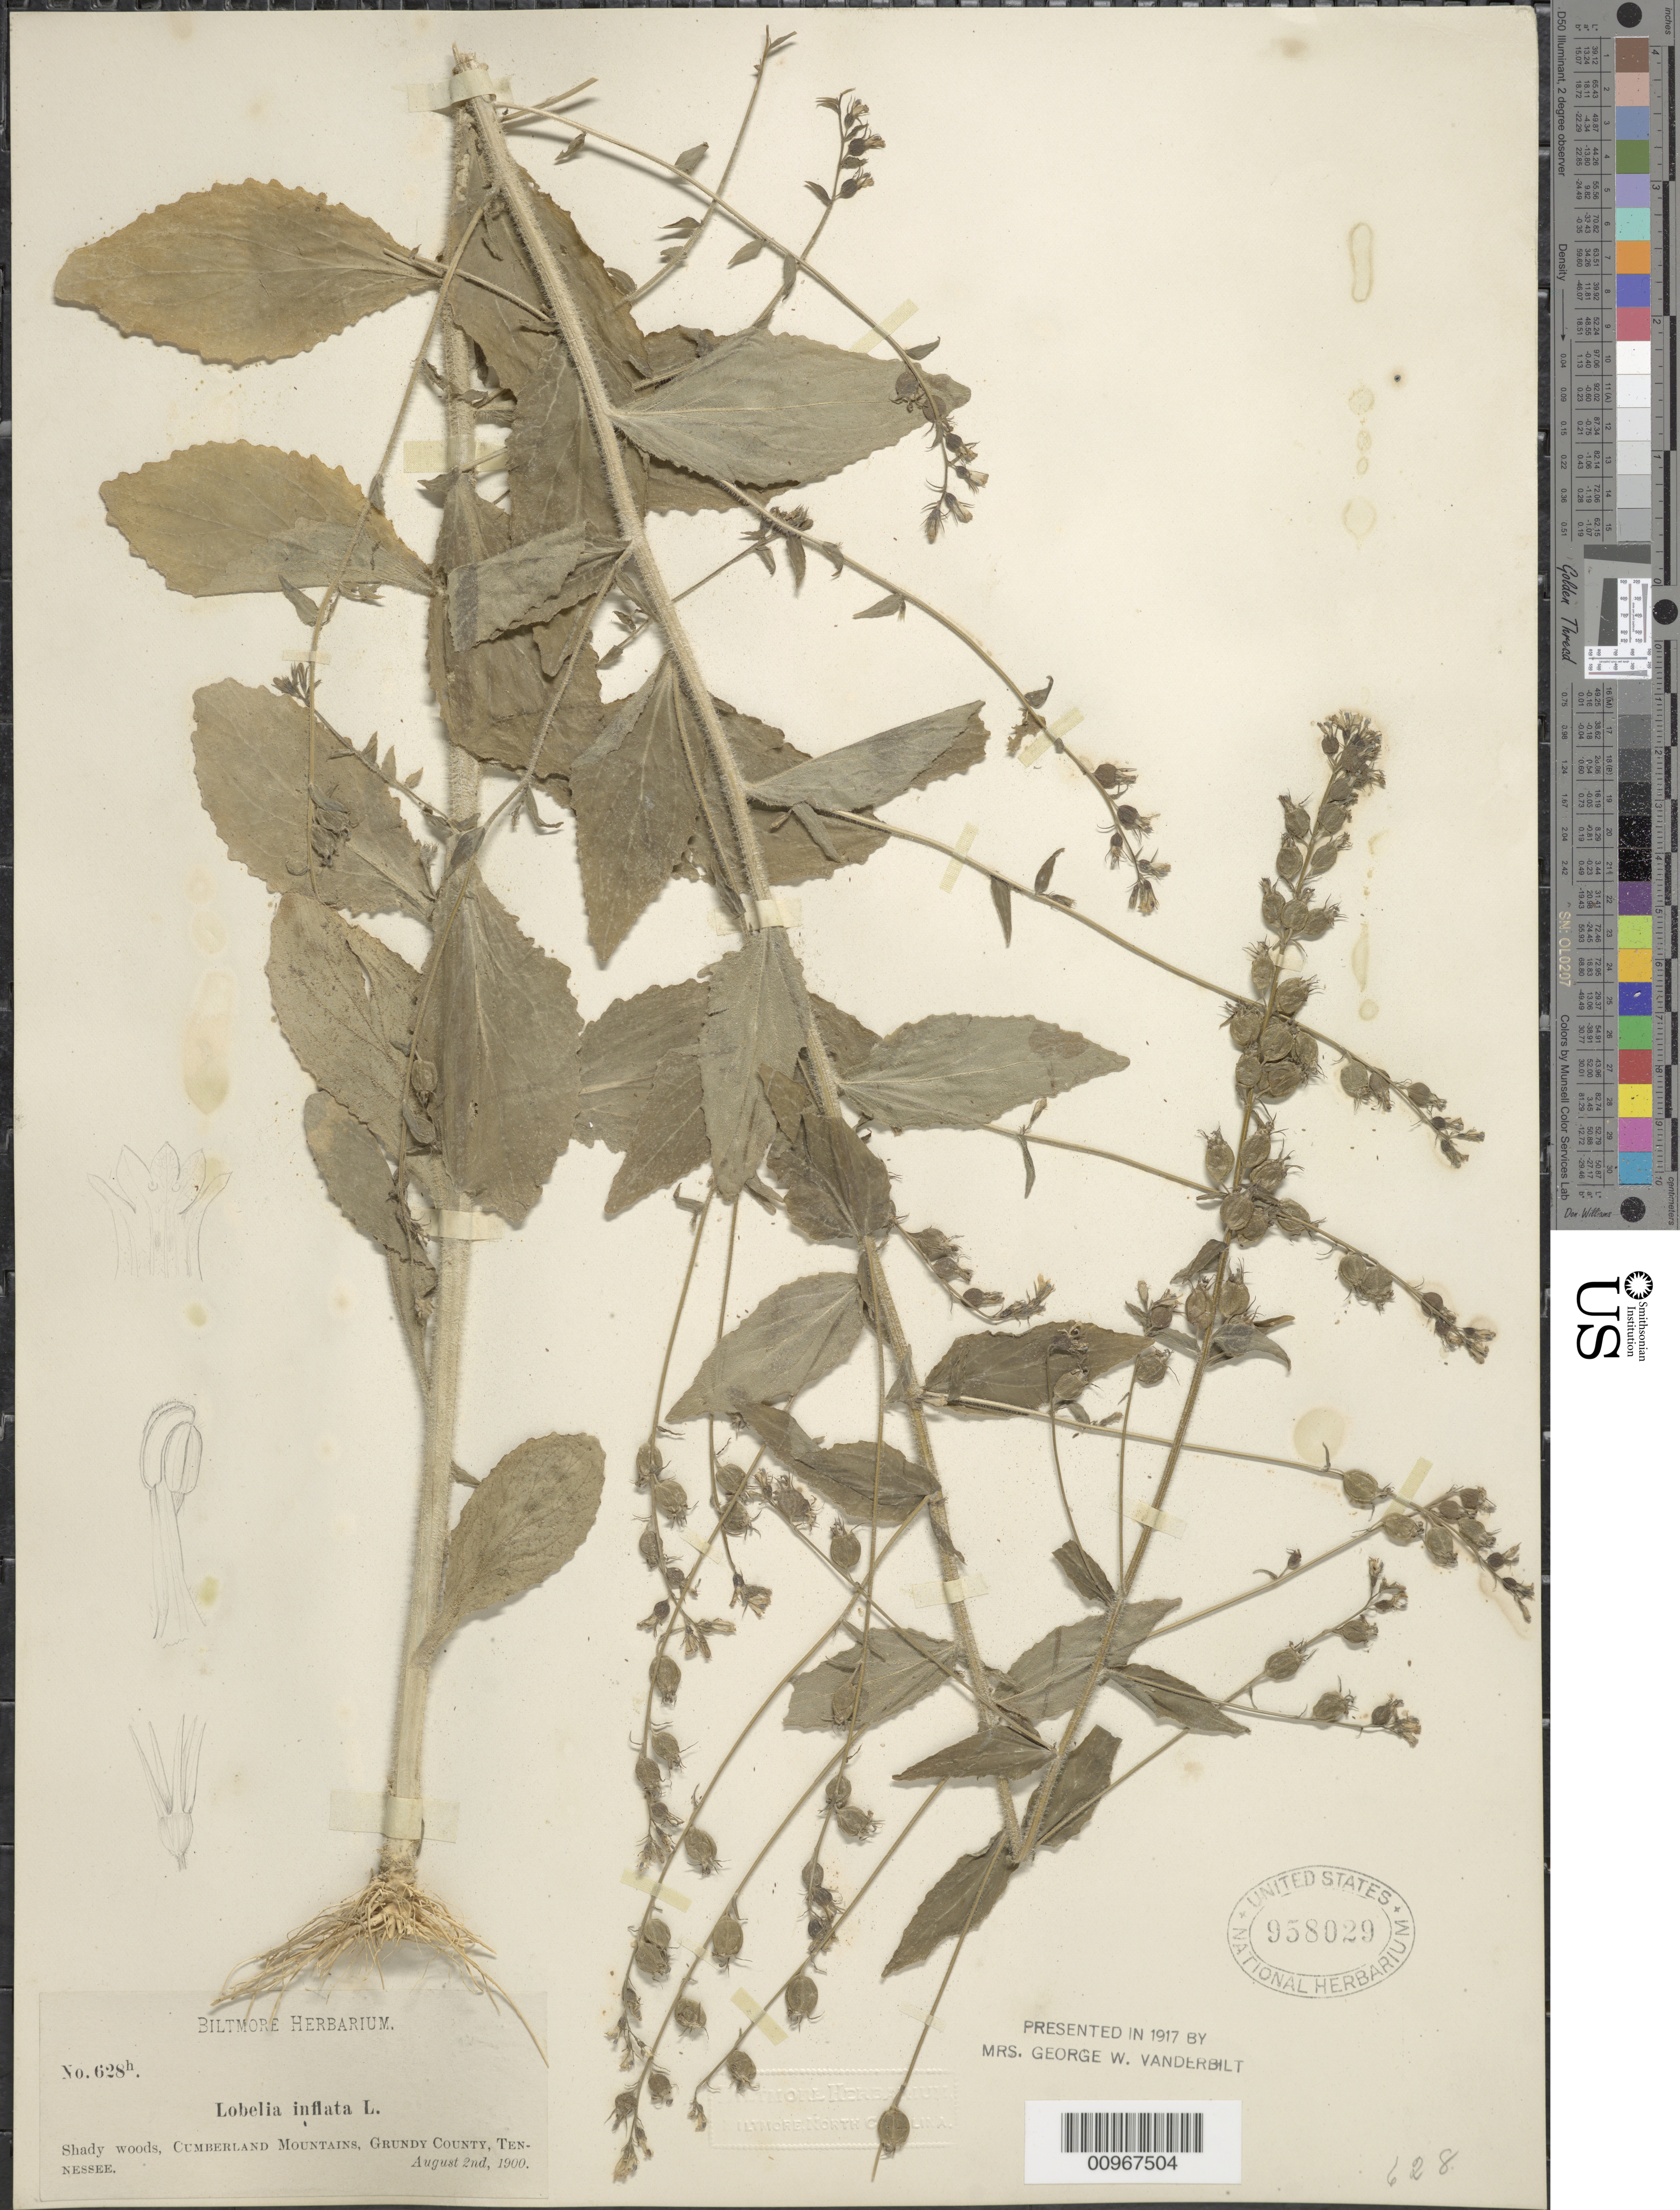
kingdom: Plantae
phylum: Tracheophyta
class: Magnoliopsida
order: Asterales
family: Campanulaceae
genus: Lobelia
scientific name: Lobelia inflata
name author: L.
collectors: ex herb. Biltmore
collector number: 628h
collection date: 1900-08-02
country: United States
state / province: Tennessee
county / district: Grundy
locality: Cumberland Mountains.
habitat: shady woods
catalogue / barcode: US 958029